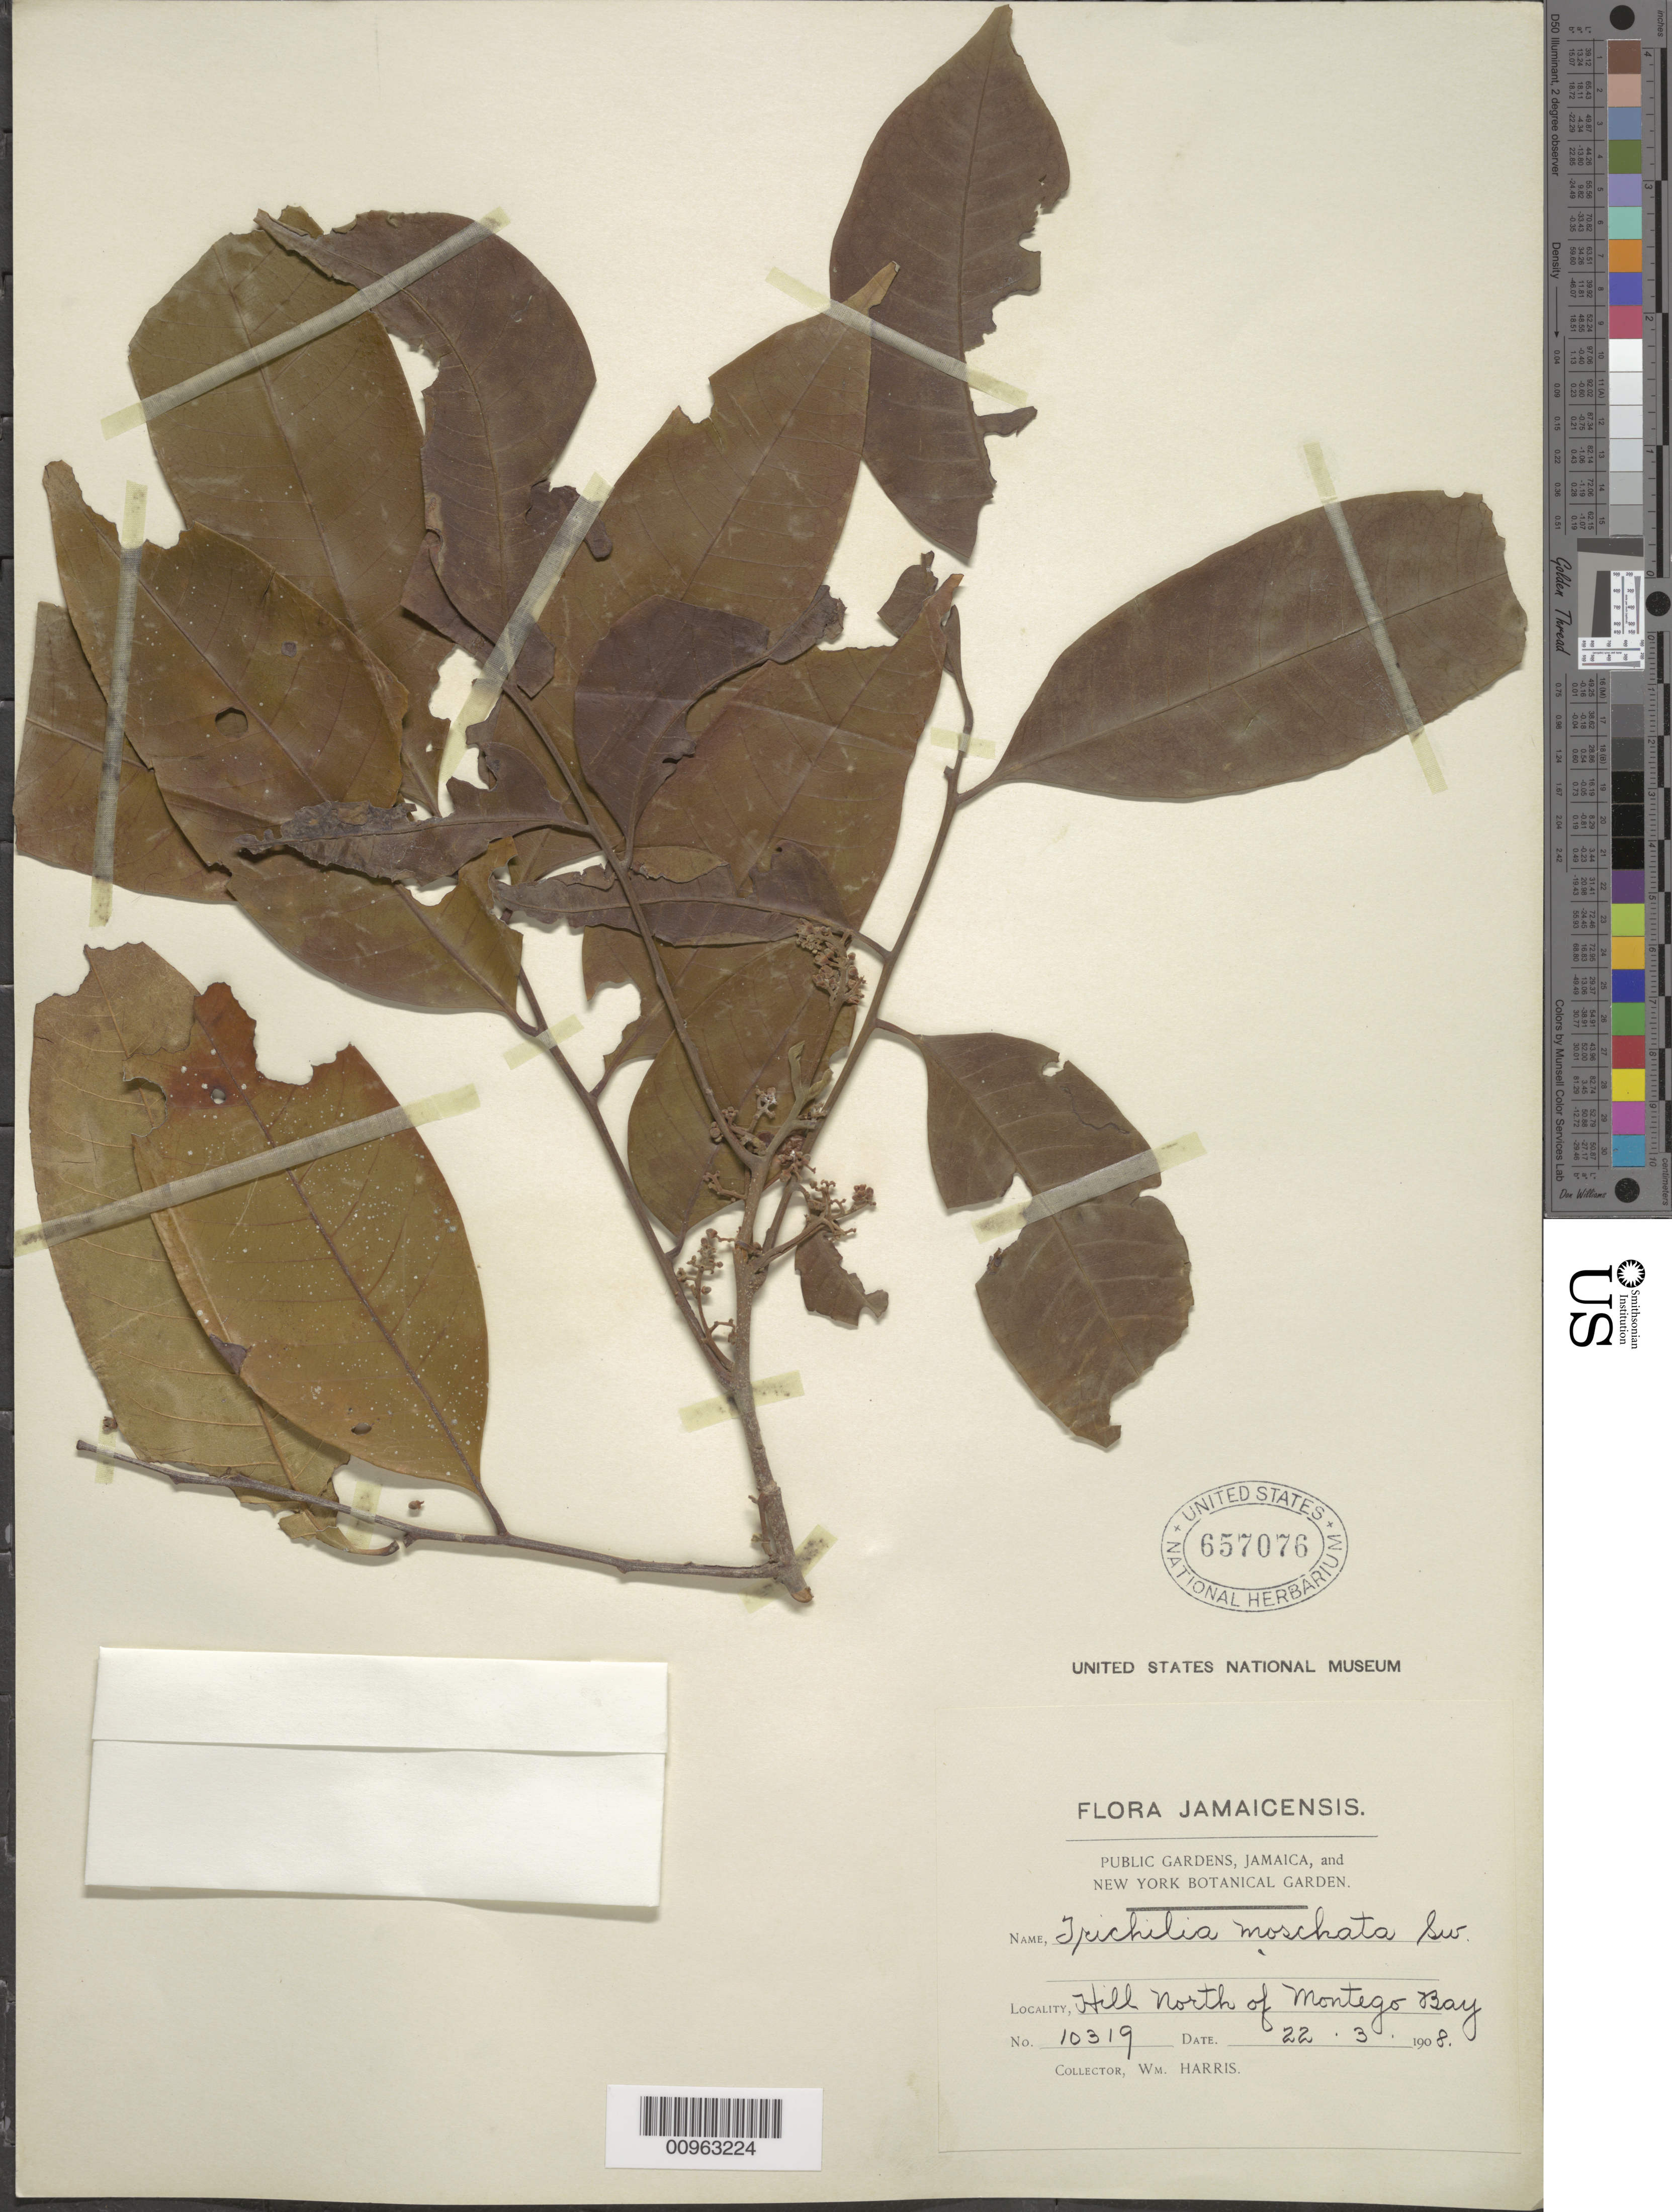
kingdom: Plantae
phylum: Tracheophyta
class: Magnoliopsida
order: Sapindales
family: Meliaceae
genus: Trichilia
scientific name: Trichilia moschata subsp. moschata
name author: Sw.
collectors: W. H. Harris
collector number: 10319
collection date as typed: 22 Mar 1908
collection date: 1908-03-22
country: Jamaica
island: Jamaica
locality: Hill north of Montego Bay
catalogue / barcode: US 657076